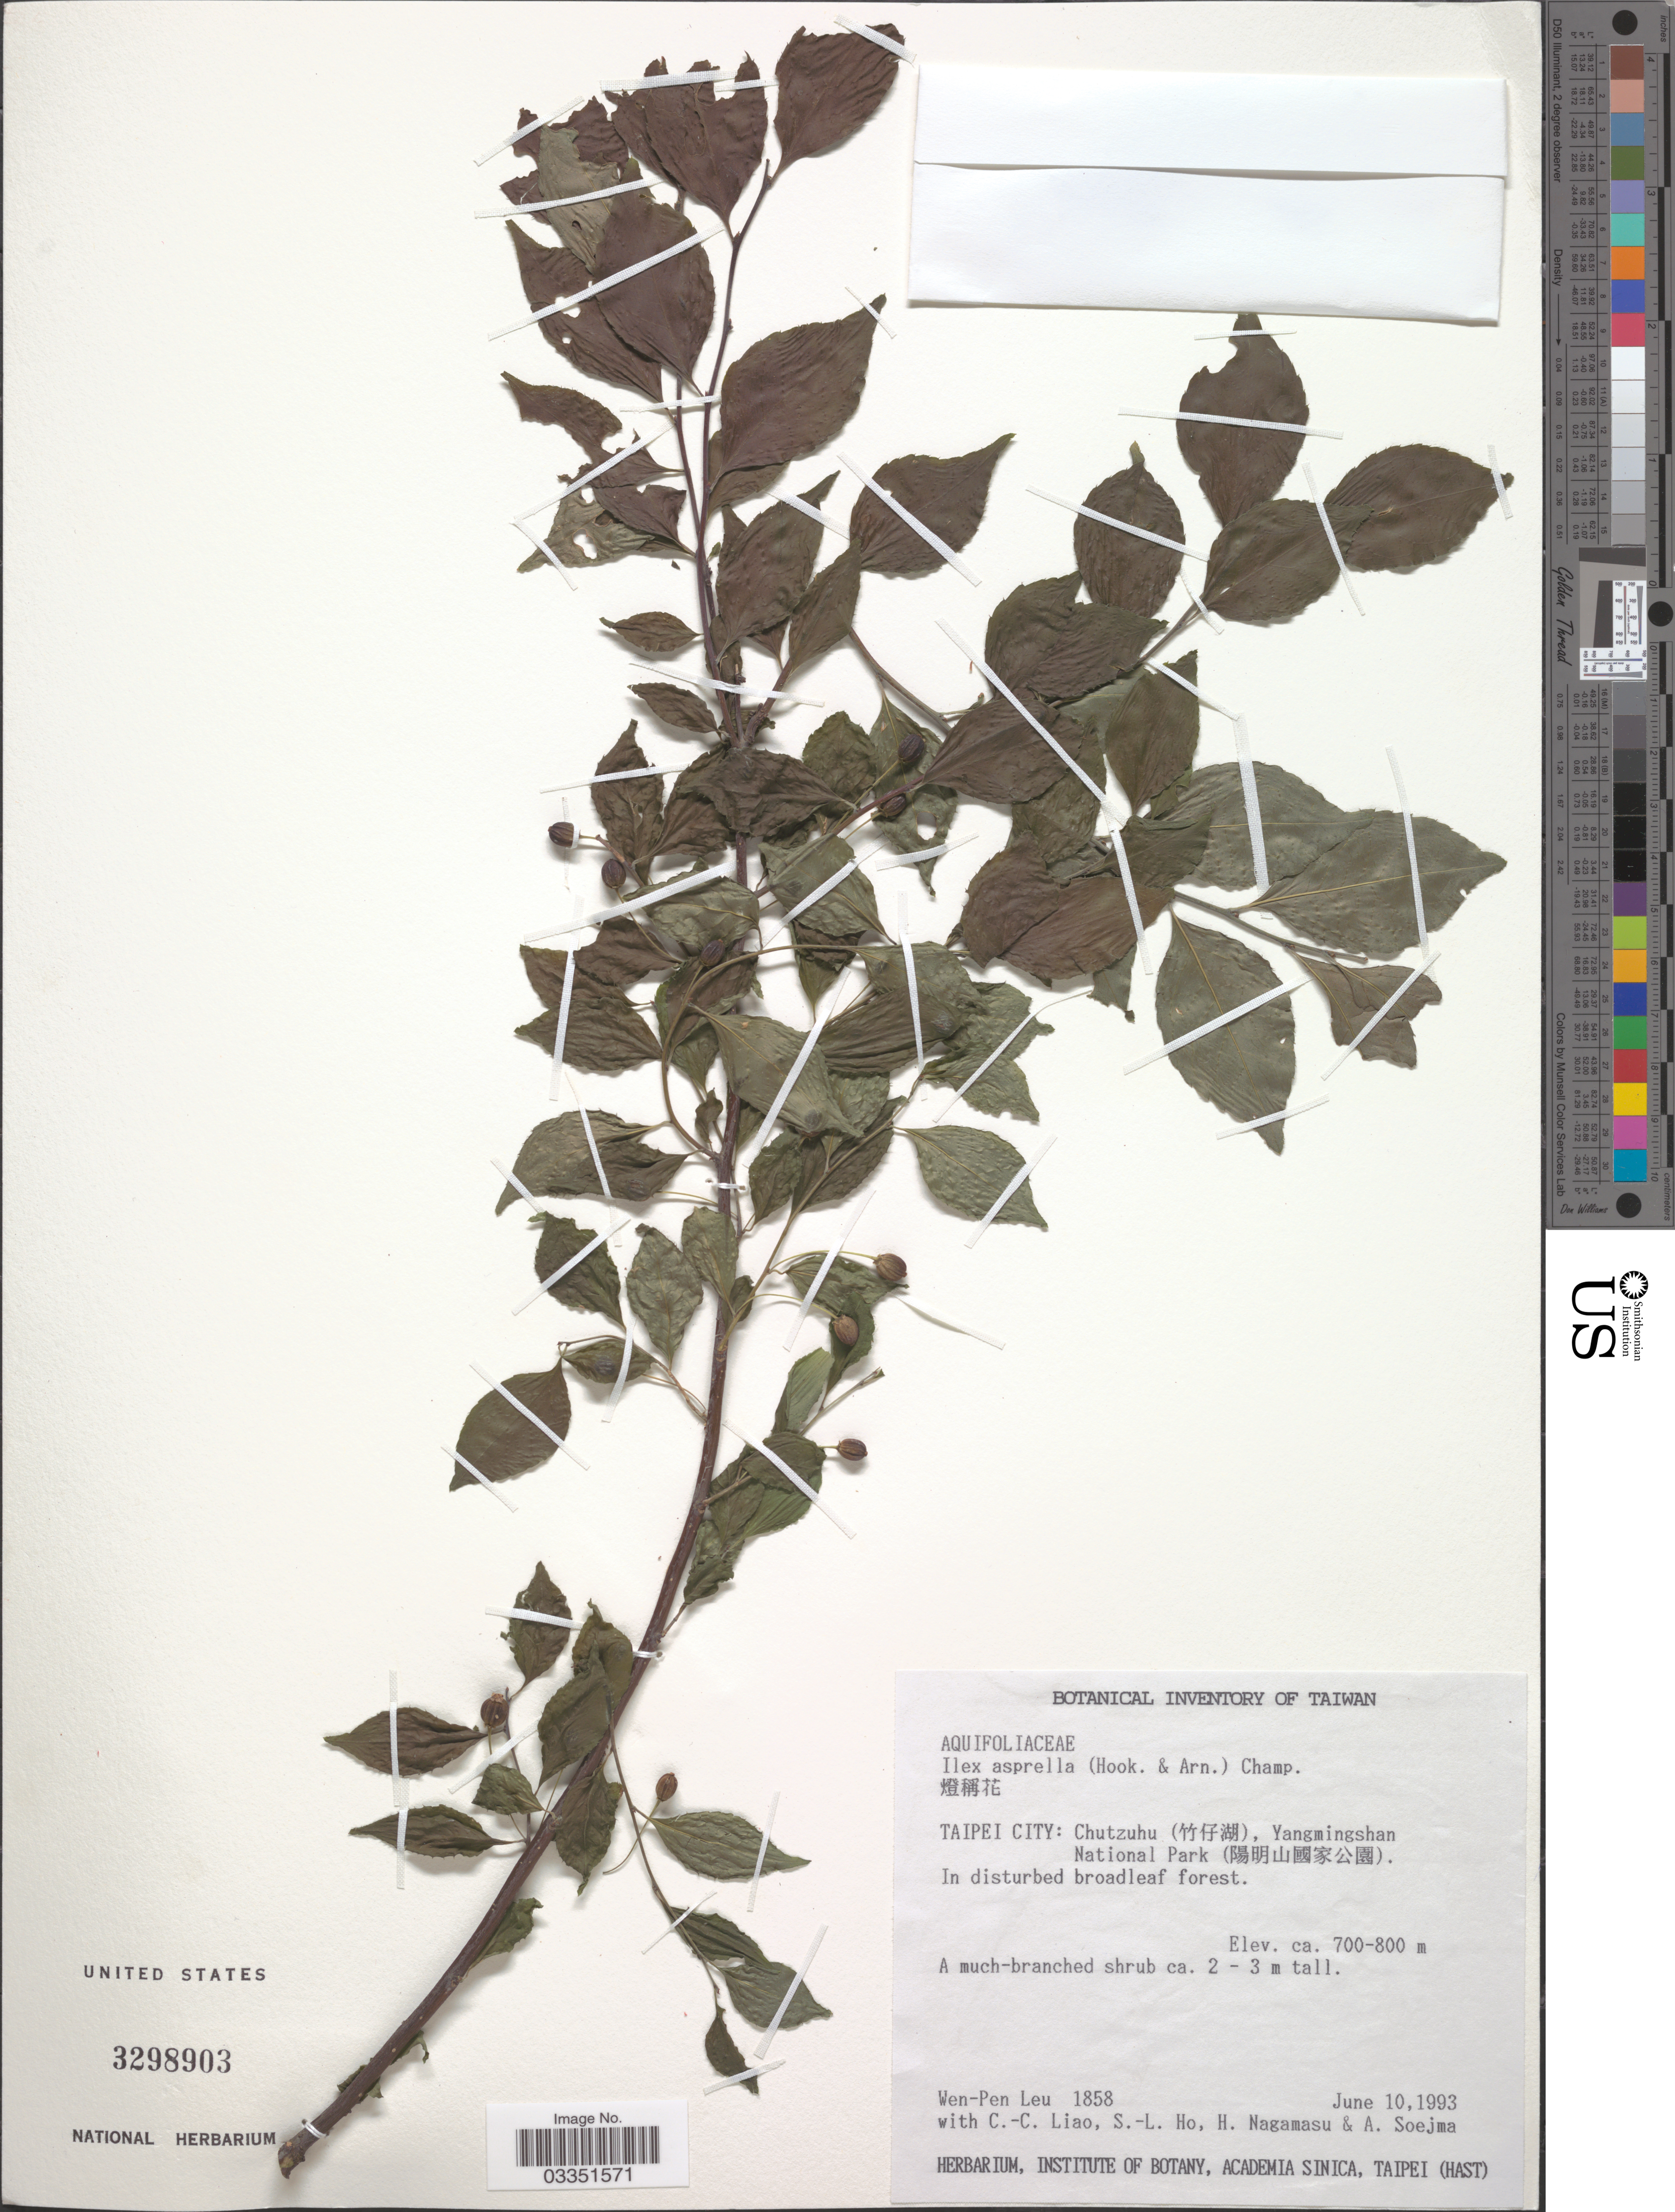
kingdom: Plantae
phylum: Tracheophyta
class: Magnoliopsida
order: Aquifoliales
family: Aquifoliaceae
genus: Ilex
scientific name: Ilex asperula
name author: Mart.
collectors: W. Leu, C. Liao, S. Ho & H. Nagamasu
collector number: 1858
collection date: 1993-06-10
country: Taiwan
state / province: Taipei City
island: Taiwan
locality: Chutzuhu (X), Yangmingshan National Park (X).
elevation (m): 700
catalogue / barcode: US 3298903